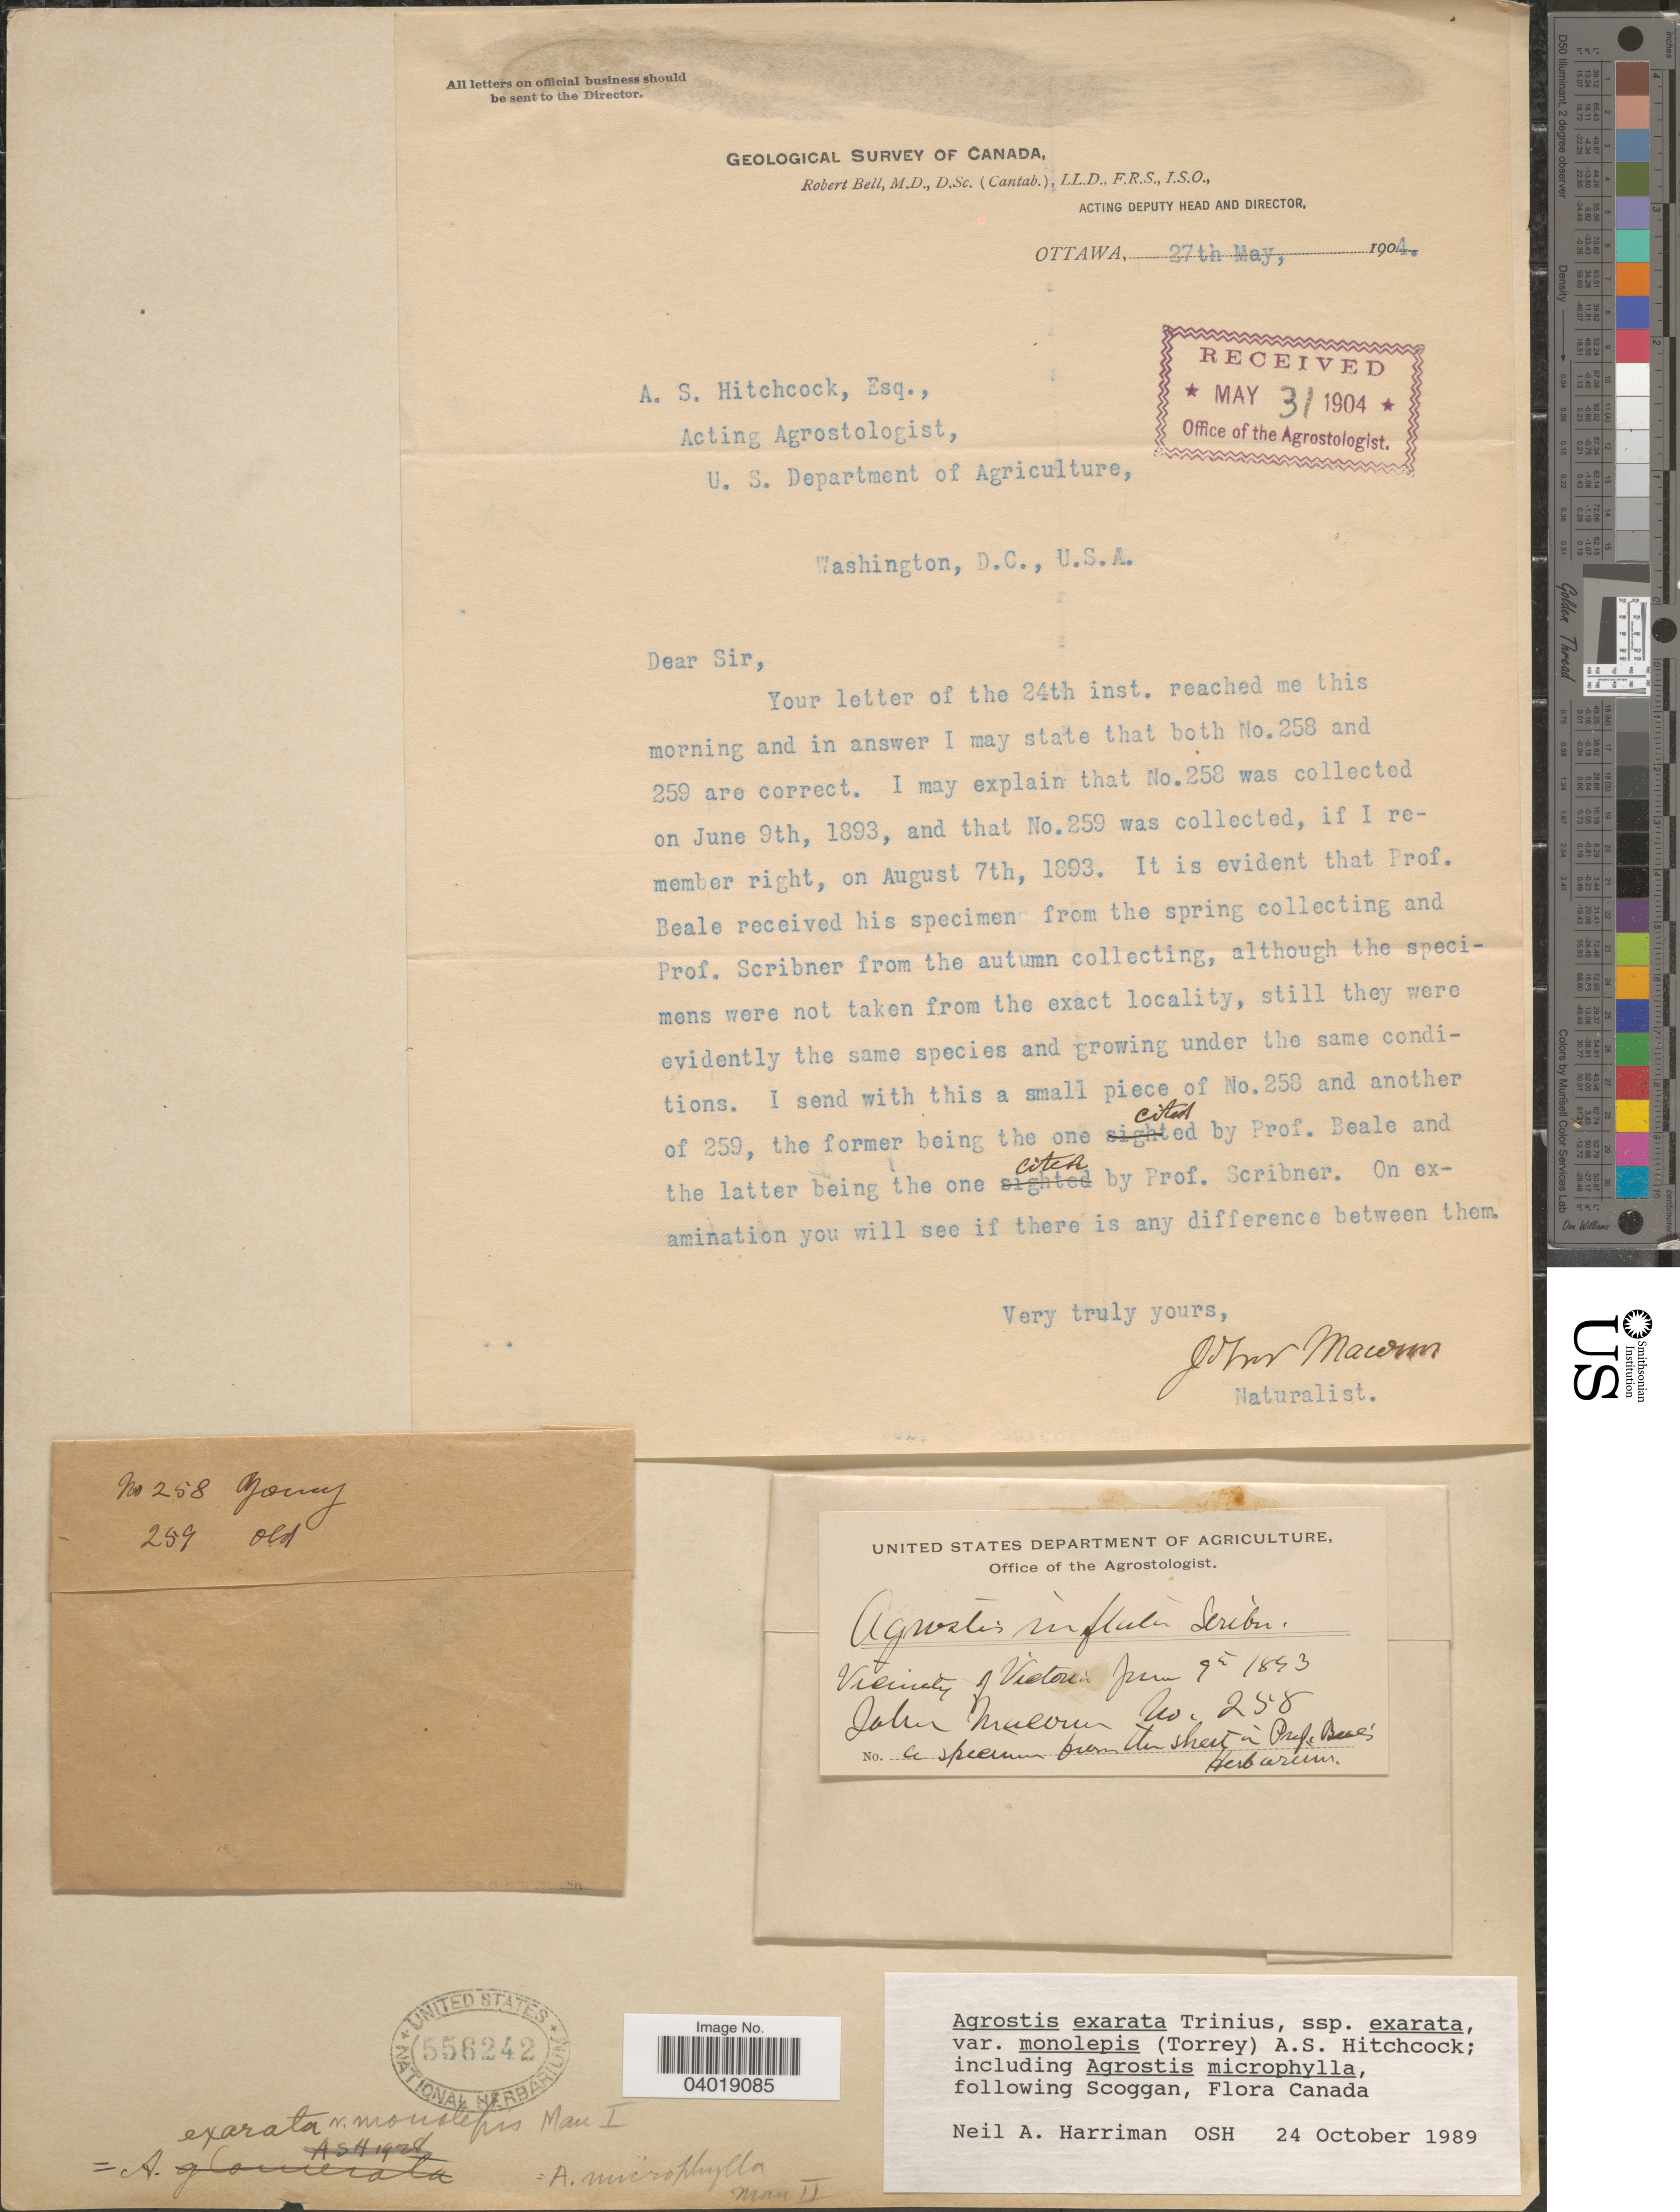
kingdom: Plantae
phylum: Tracheophyta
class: Liliopsida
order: Poales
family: Poaceae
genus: Agrostis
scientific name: Agrostis exarata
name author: Trin.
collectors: J. Macoun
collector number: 258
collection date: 1893-06-09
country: Canada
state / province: British Columbia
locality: Vicinity of Victoria.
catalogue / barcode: US 556242